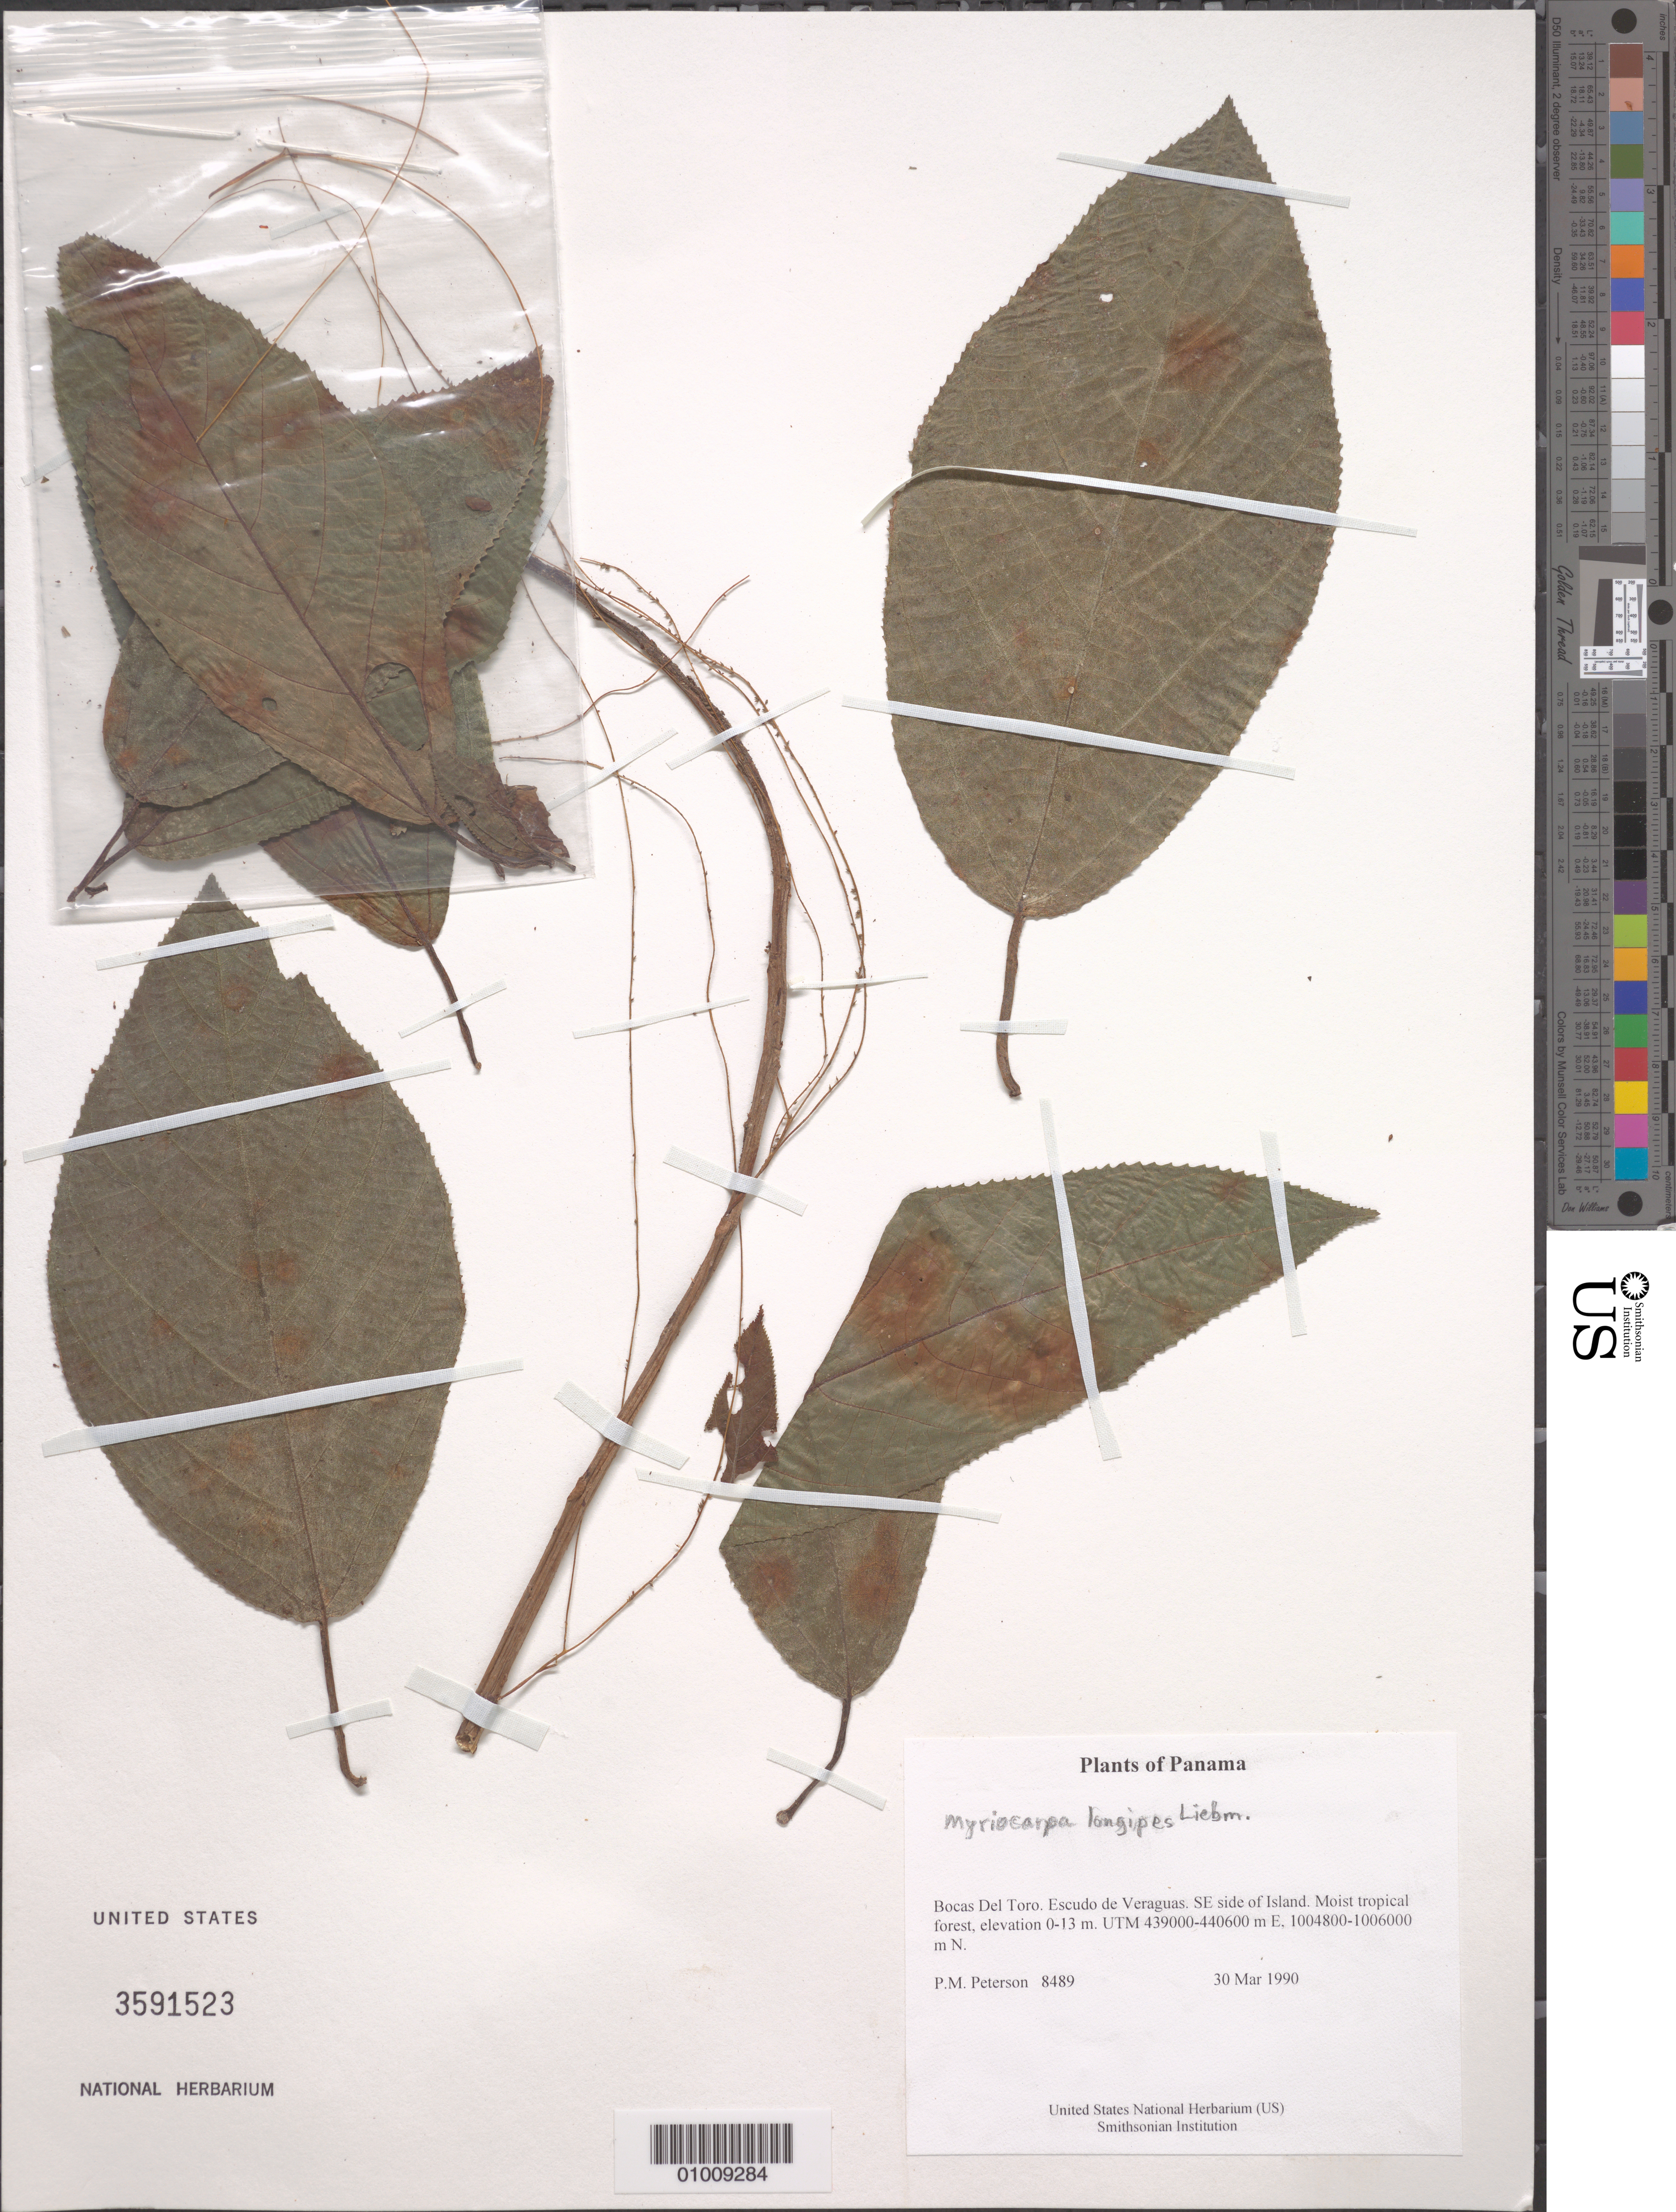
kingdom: Plantae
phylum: Tracheophyta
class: Magnoliopsida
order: Rosales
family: Urticaceae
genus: Myriocarpa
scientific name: Myriocarpa longipes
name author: Liebm.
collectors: P. M. Peterson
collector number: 08489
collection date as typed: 30 Mar 1990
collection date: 1990-03-30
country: Panama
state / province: Bocas del Toro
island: Escudo de Veraguas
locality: SE side of Island.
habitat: Moist tropical forest, UTM 439000-440600 m E. to 1004800-1006000 m N.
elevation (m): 0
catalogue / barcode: US 3591523